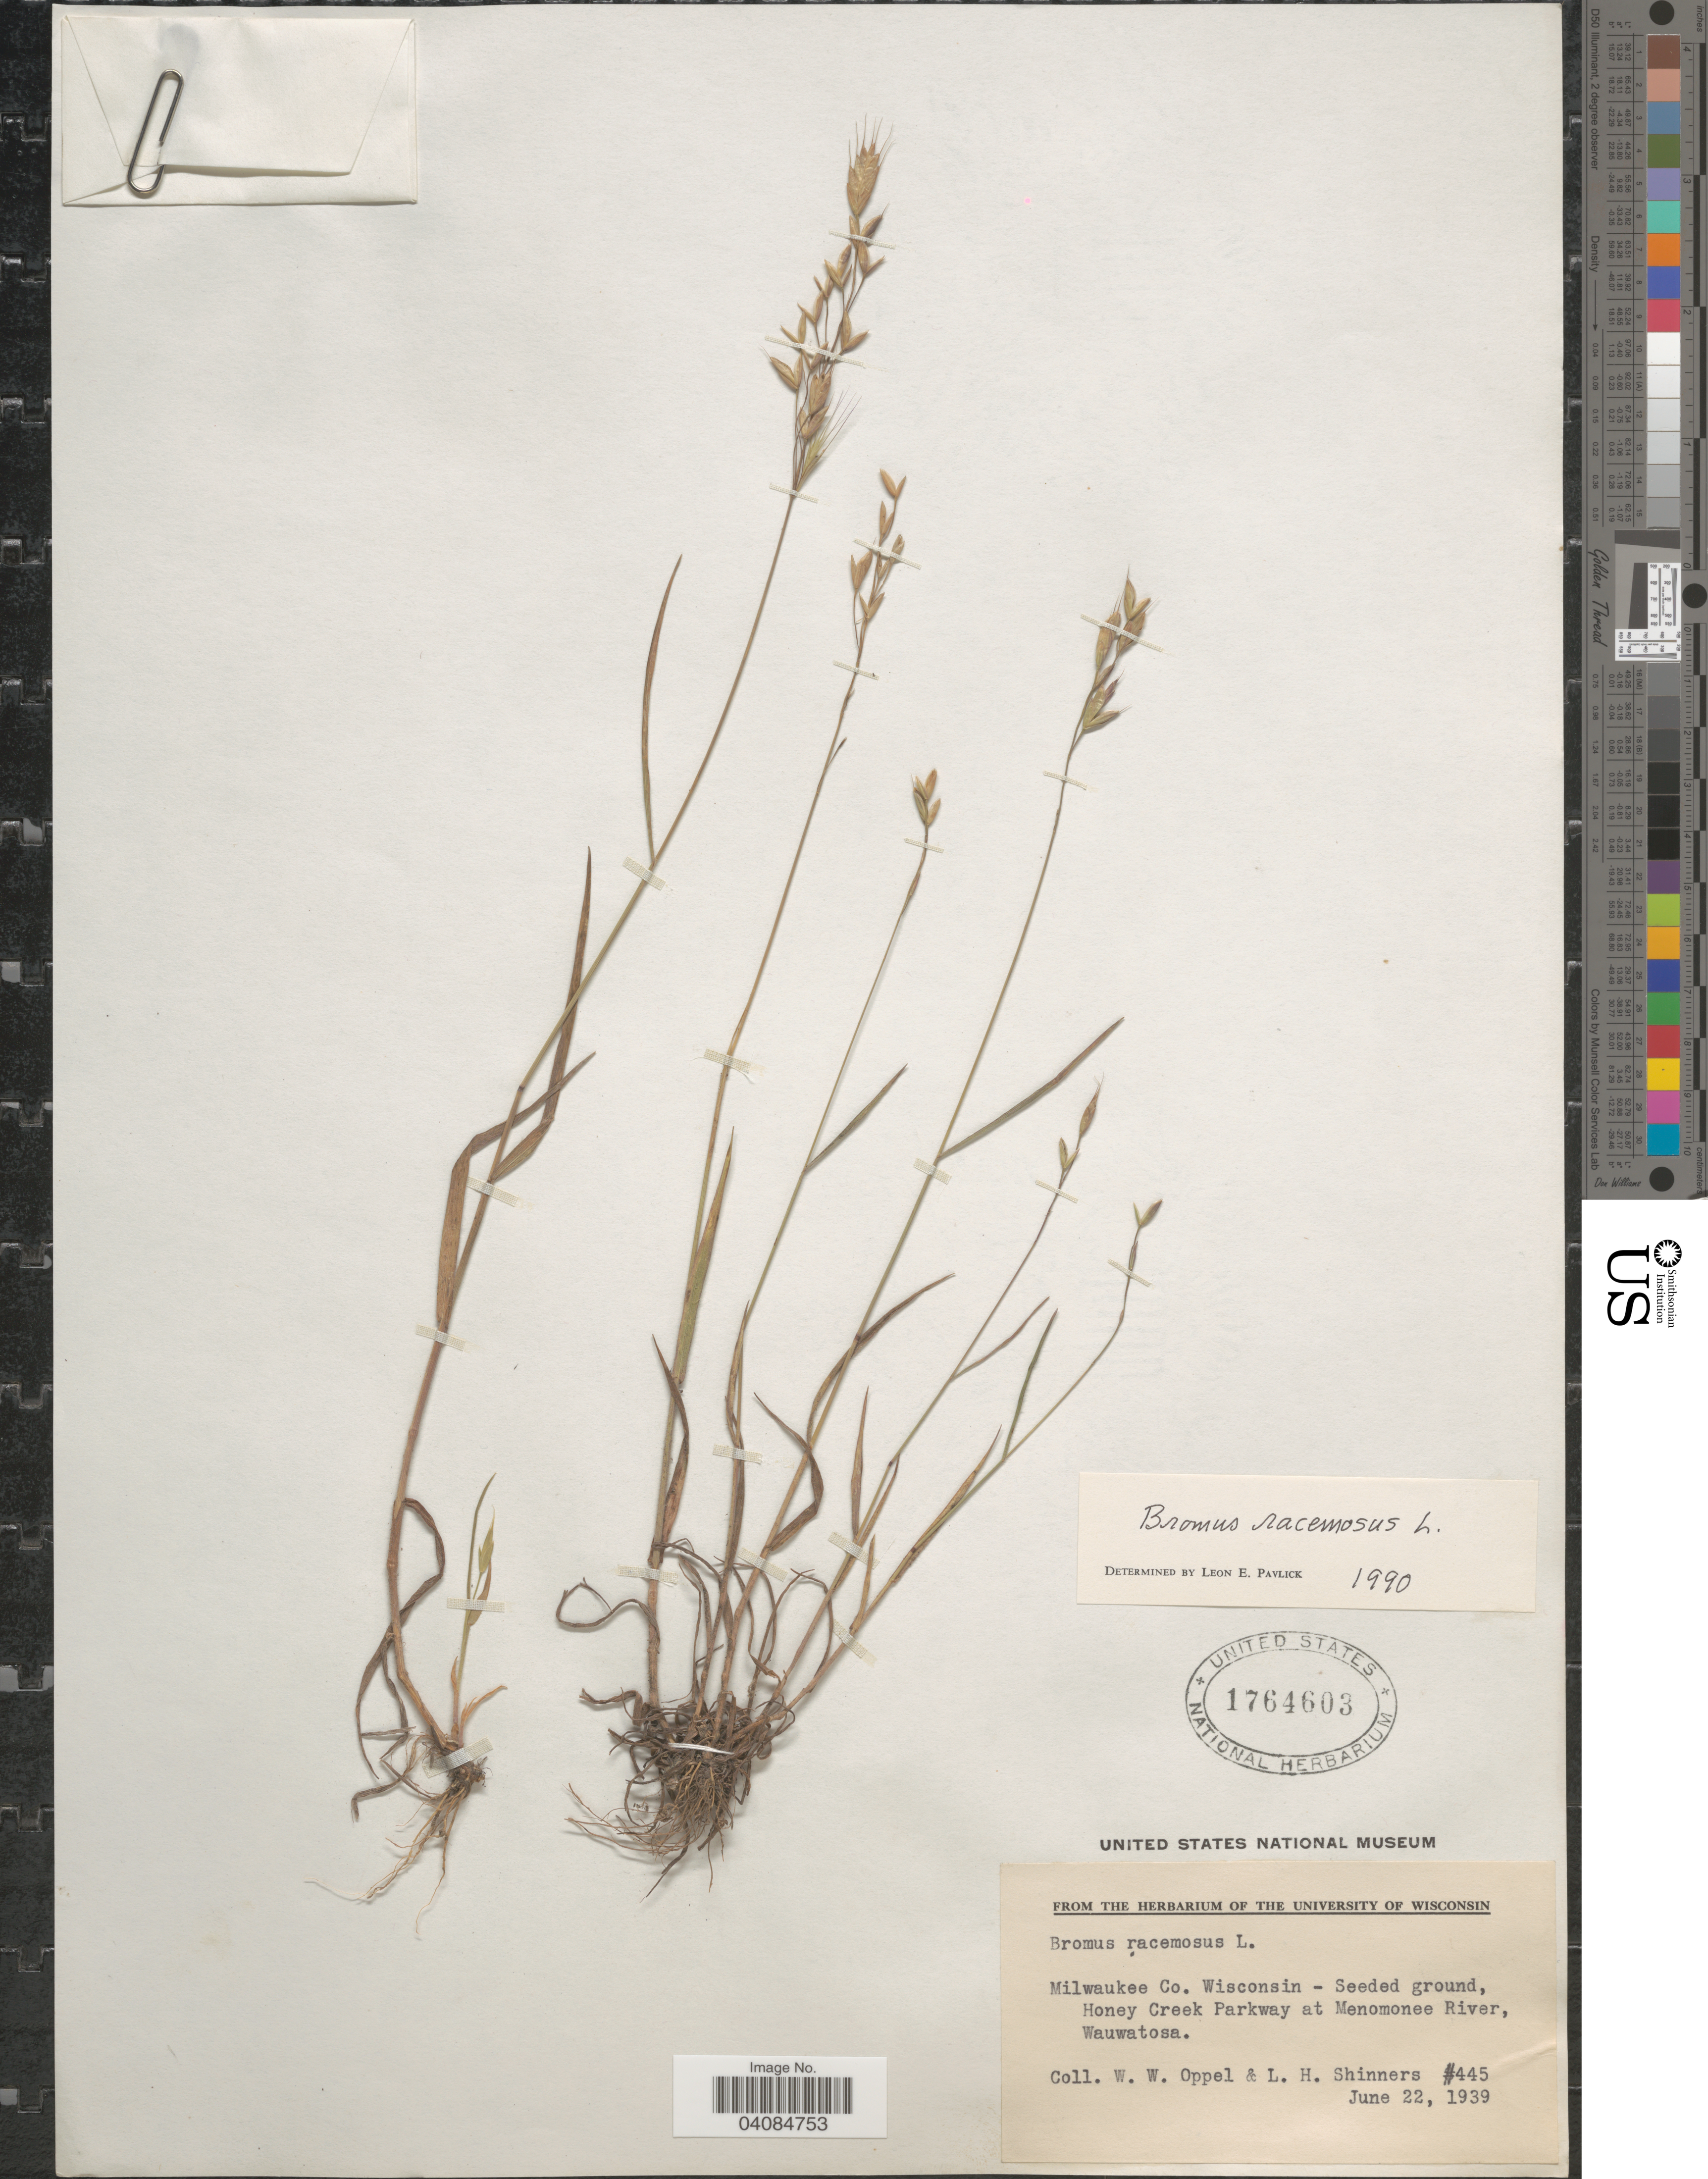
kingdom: Plantae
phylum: Tracheophyta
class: Liliopsida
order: Poales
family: Poaceae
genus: Bromus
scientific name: Bromus racemosus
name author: L.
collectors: W. Oppel & L. H. Shinners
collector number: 445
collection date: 1939-06-22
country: United States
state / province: Wisconsin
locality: Milwaukee Co. Seeded ground, Honey Creek Parkway at Menomonee River, Wauwatosa.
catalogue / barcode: US 1764603